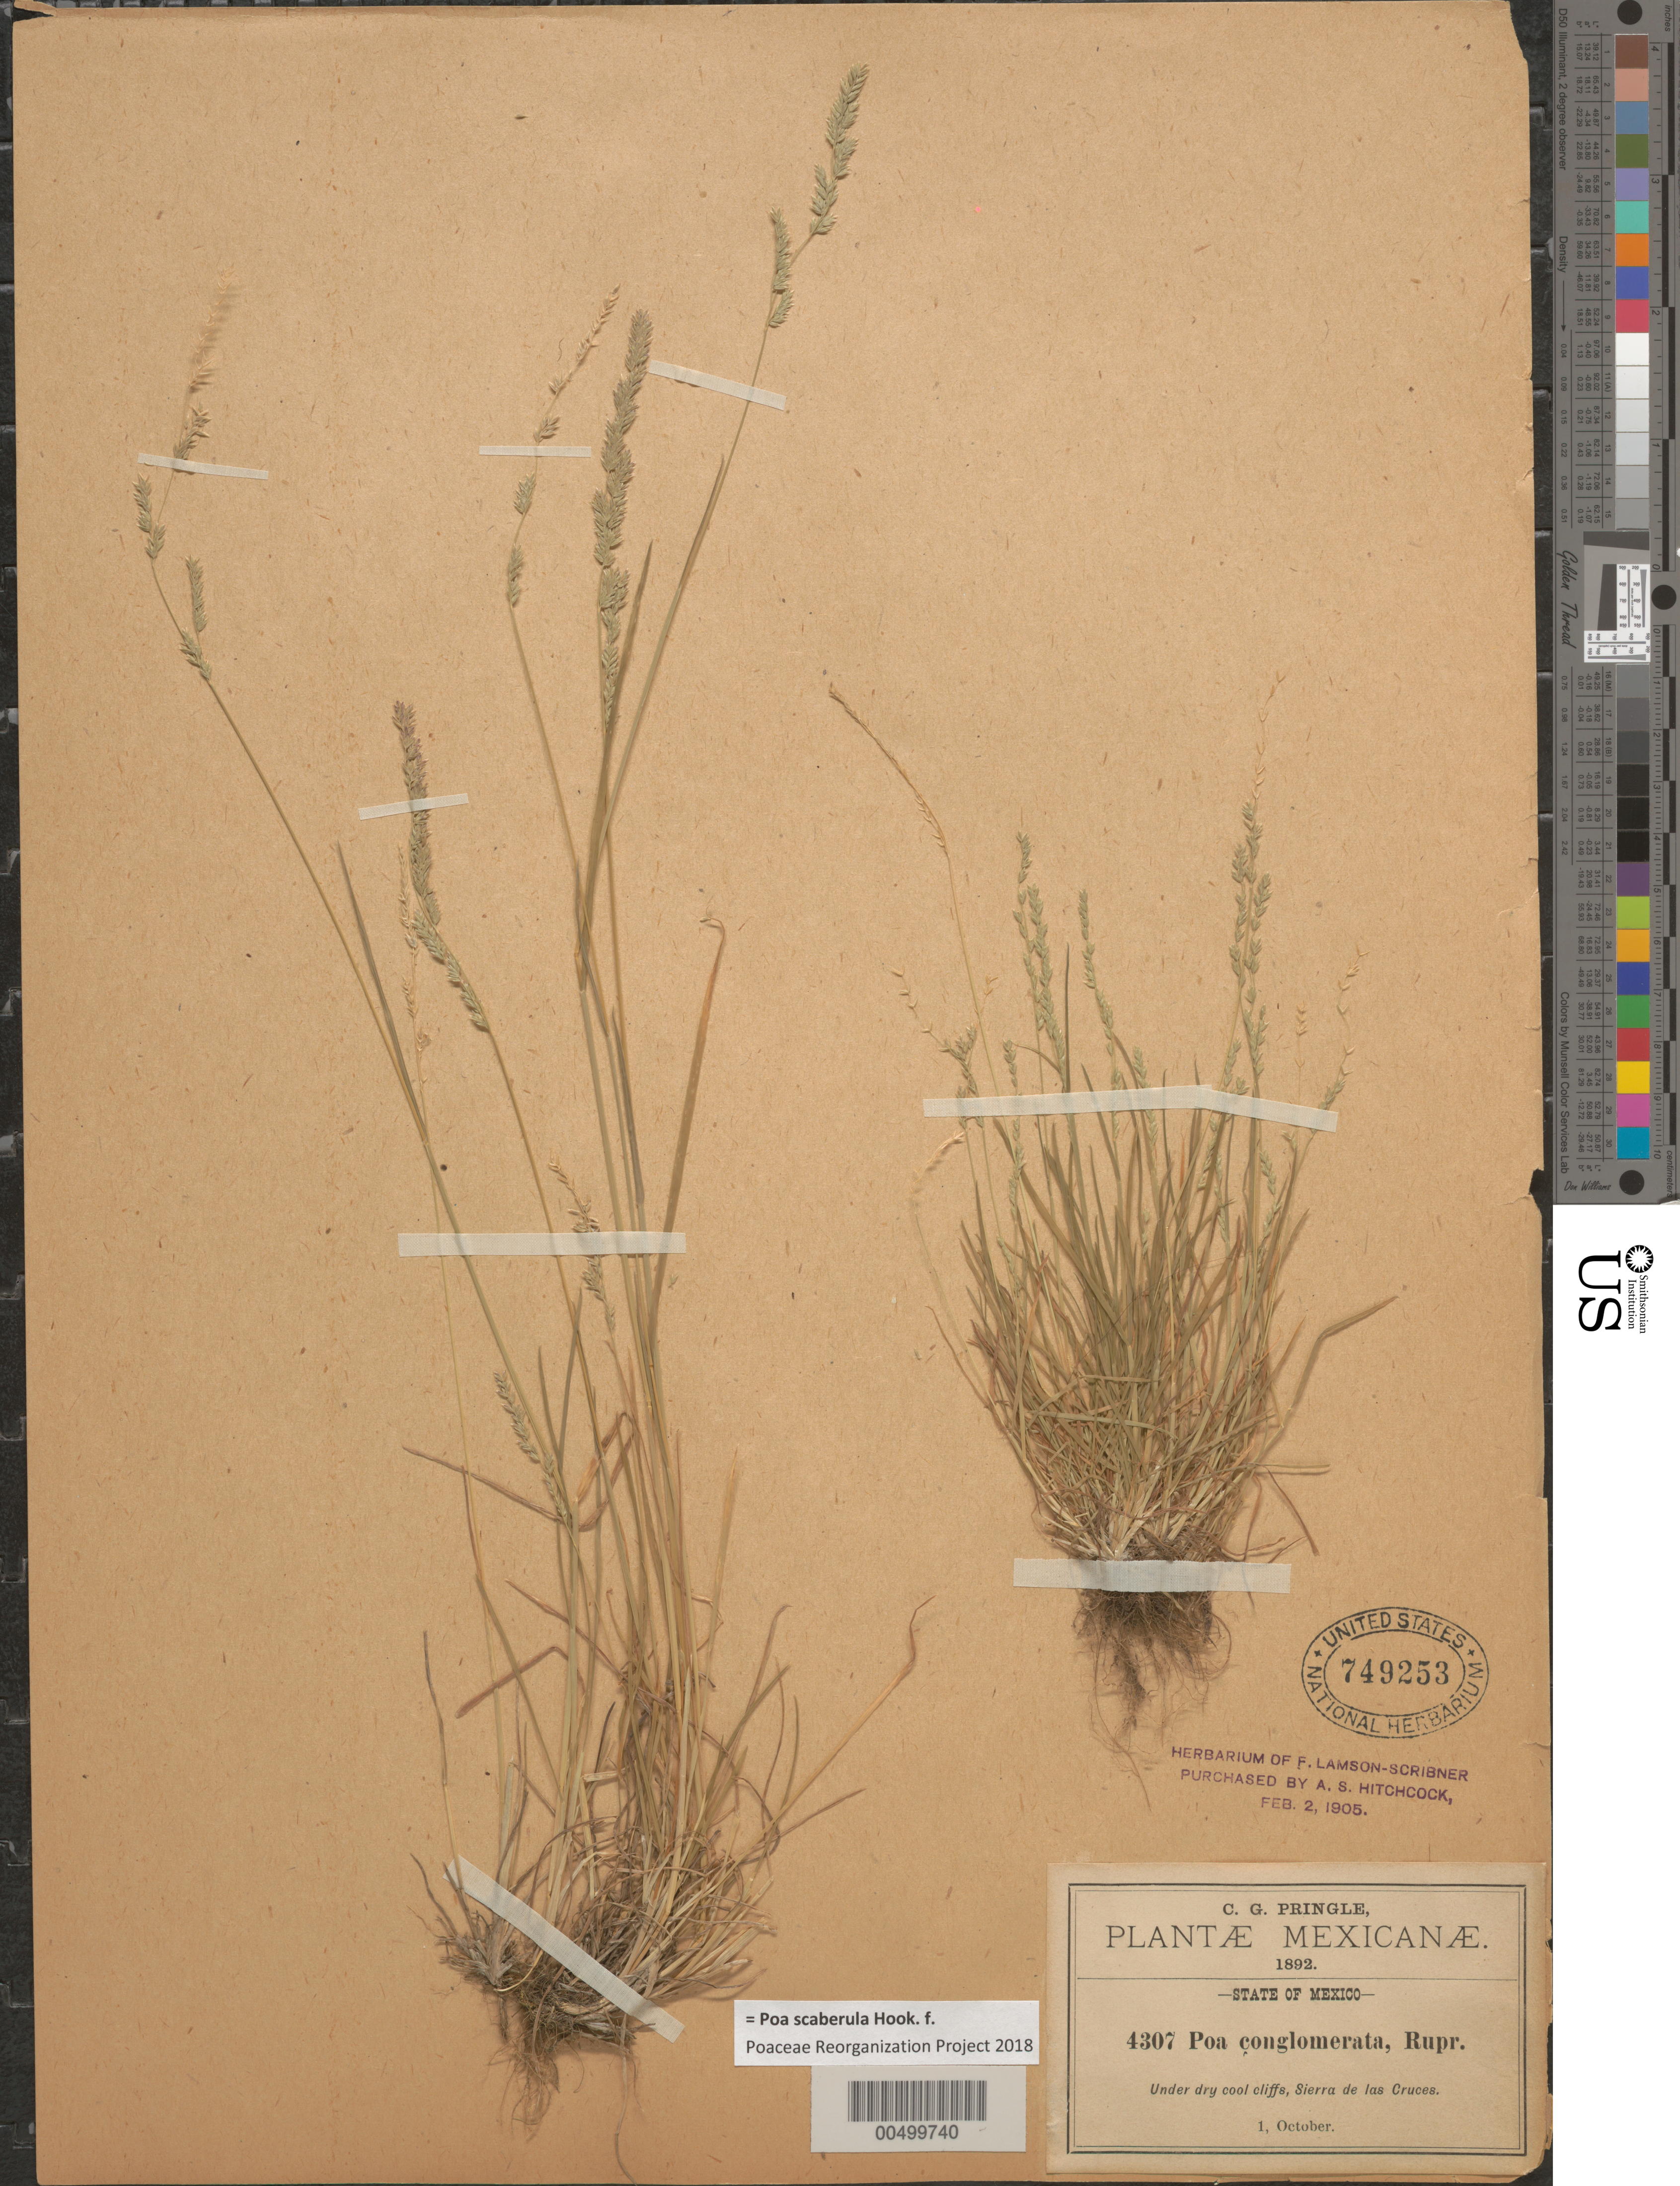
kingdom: Plantae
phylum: Tracheophyta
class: Liliopsida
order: Poales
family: Poaceae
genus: Poa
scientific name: Poa scaberula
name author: Hook. f.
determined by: Poaceae Reorganization Project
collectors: C. G. Pringle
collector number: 4307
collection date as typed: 1 Oct 1892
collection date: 1892-10-01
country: Mexico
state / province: México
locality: Sierra de las Cruces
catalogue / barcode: US 749253